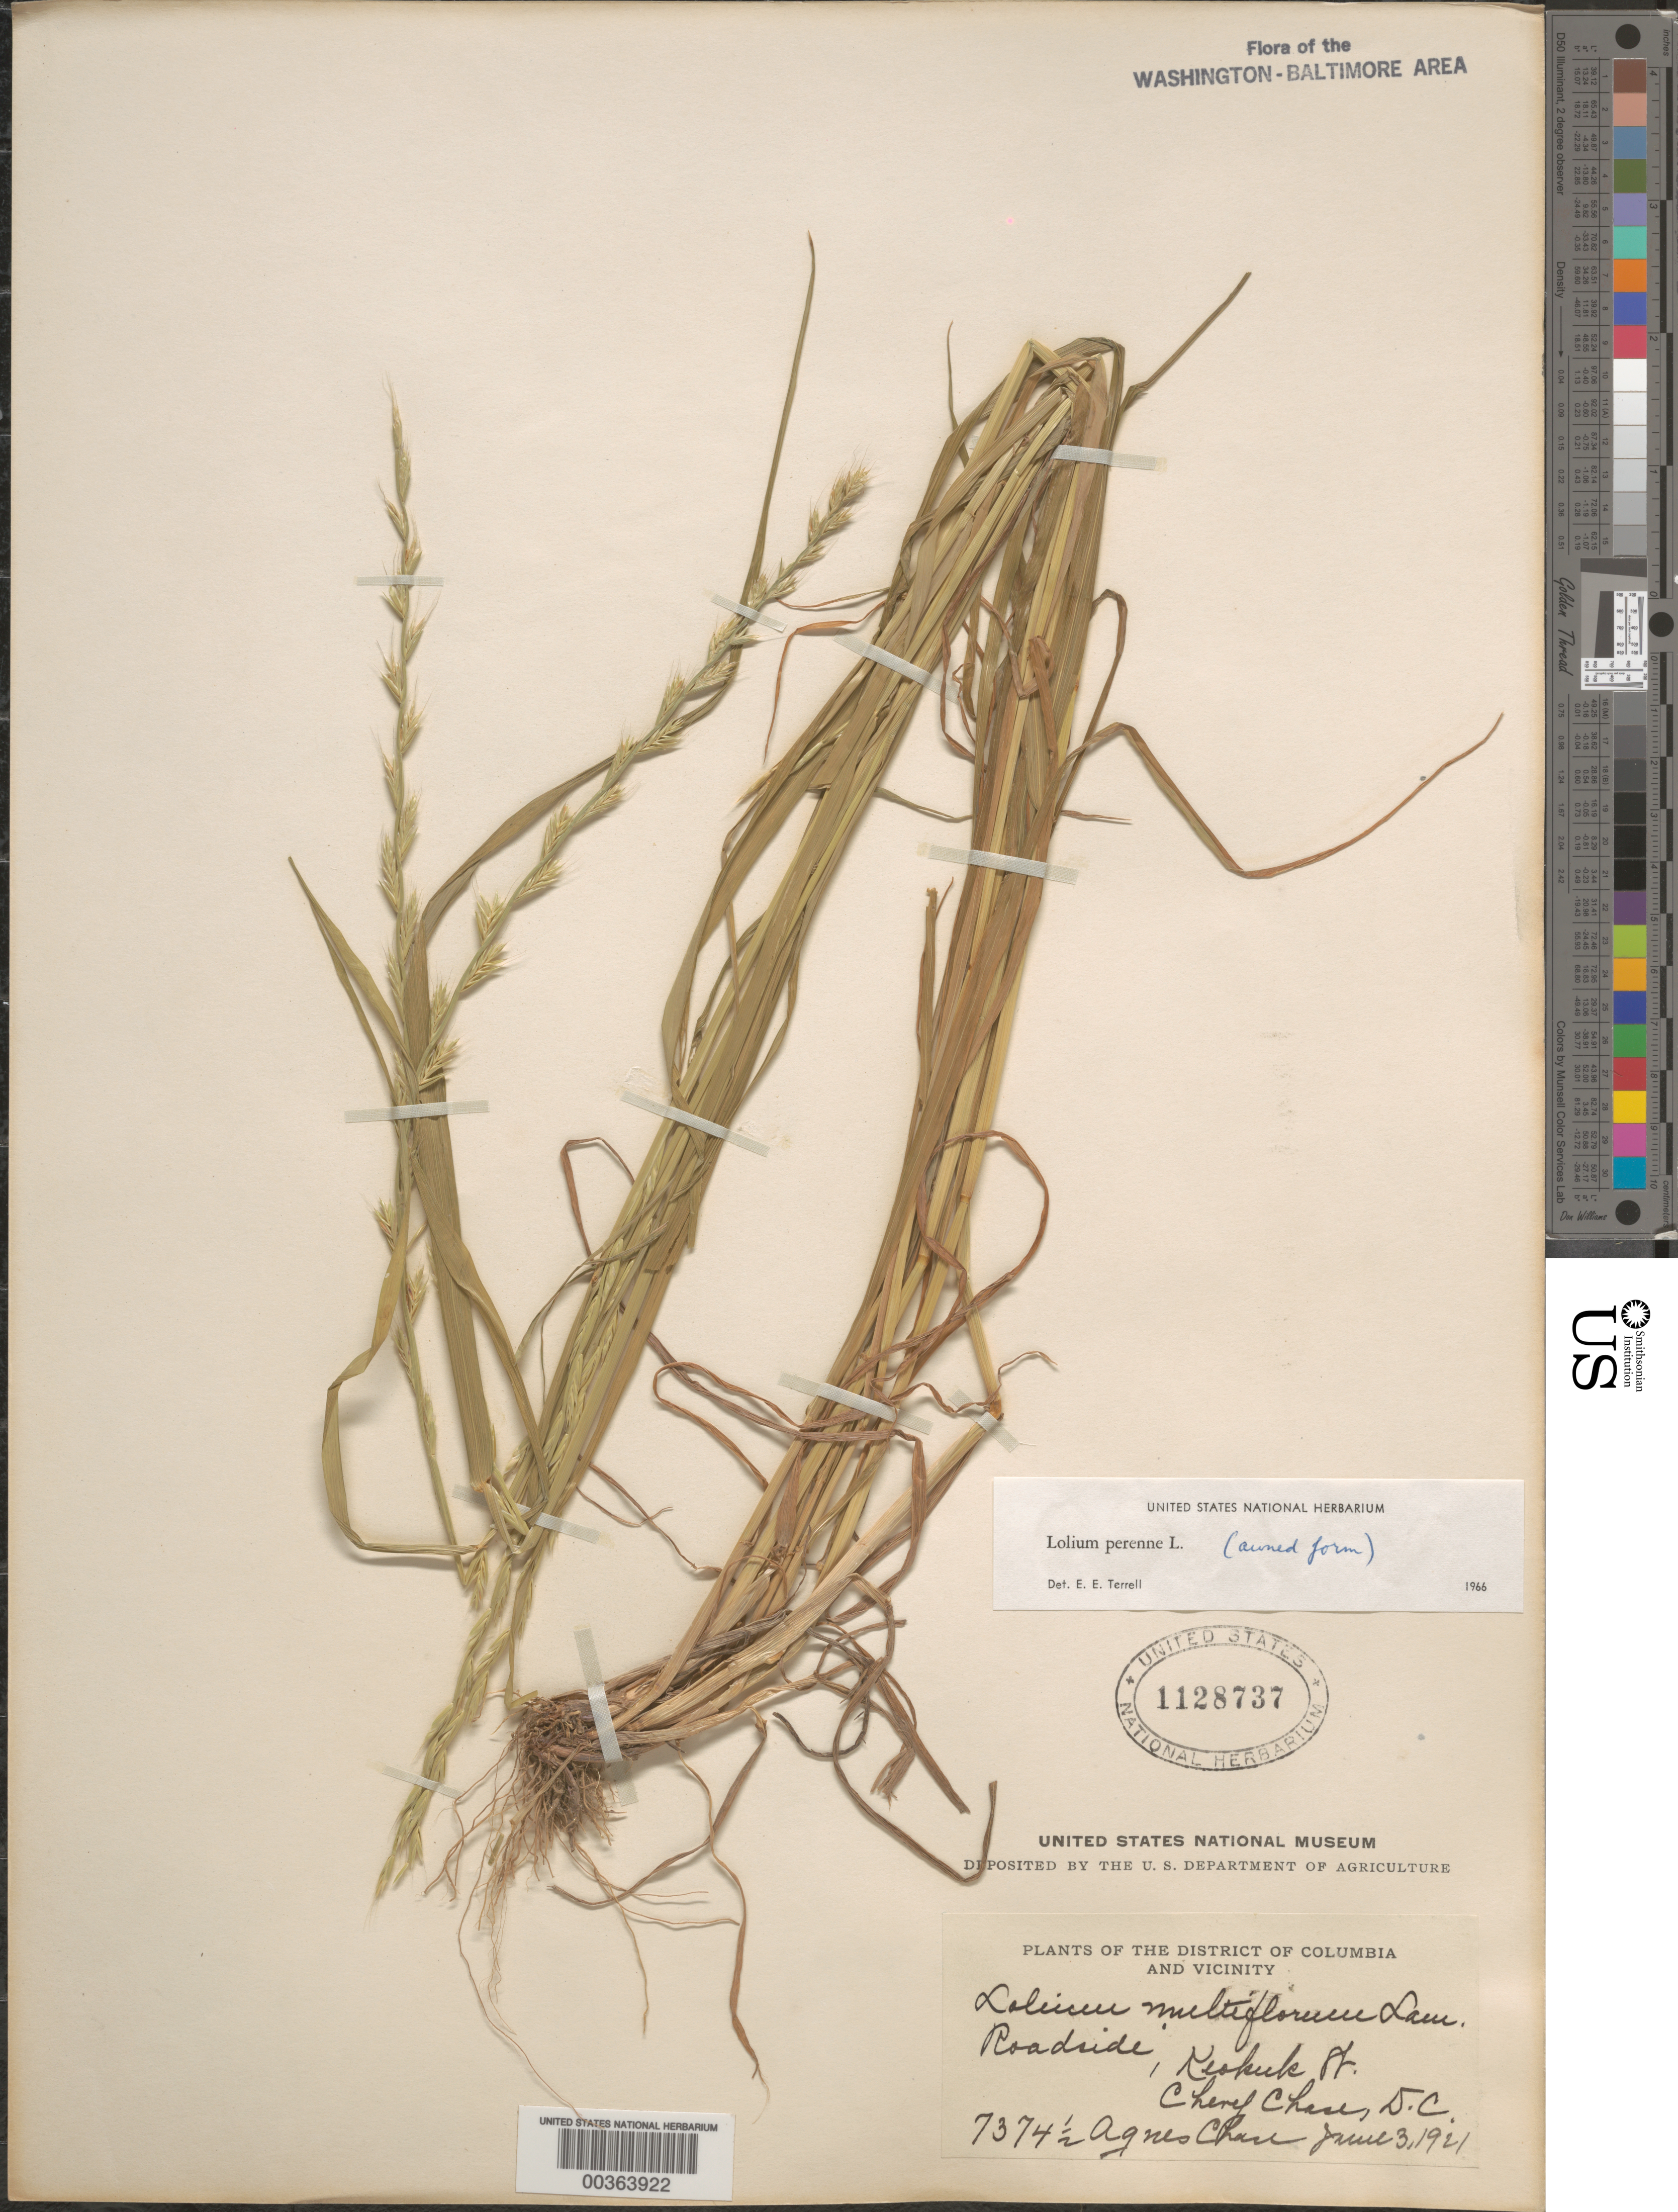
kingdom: Plantae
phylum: Tracheophyta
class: Liliopsida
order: Poales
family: Poaceae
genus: Lolium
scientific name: Lolium perenne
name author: L.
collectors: A. Chase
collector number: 7374. 5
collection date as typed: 03 Jun 1921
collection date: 1921-06-03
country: United States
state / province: District of Columbia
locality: Chevy Chase, Keokuk St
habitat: Roadside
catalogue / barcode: US 1128737